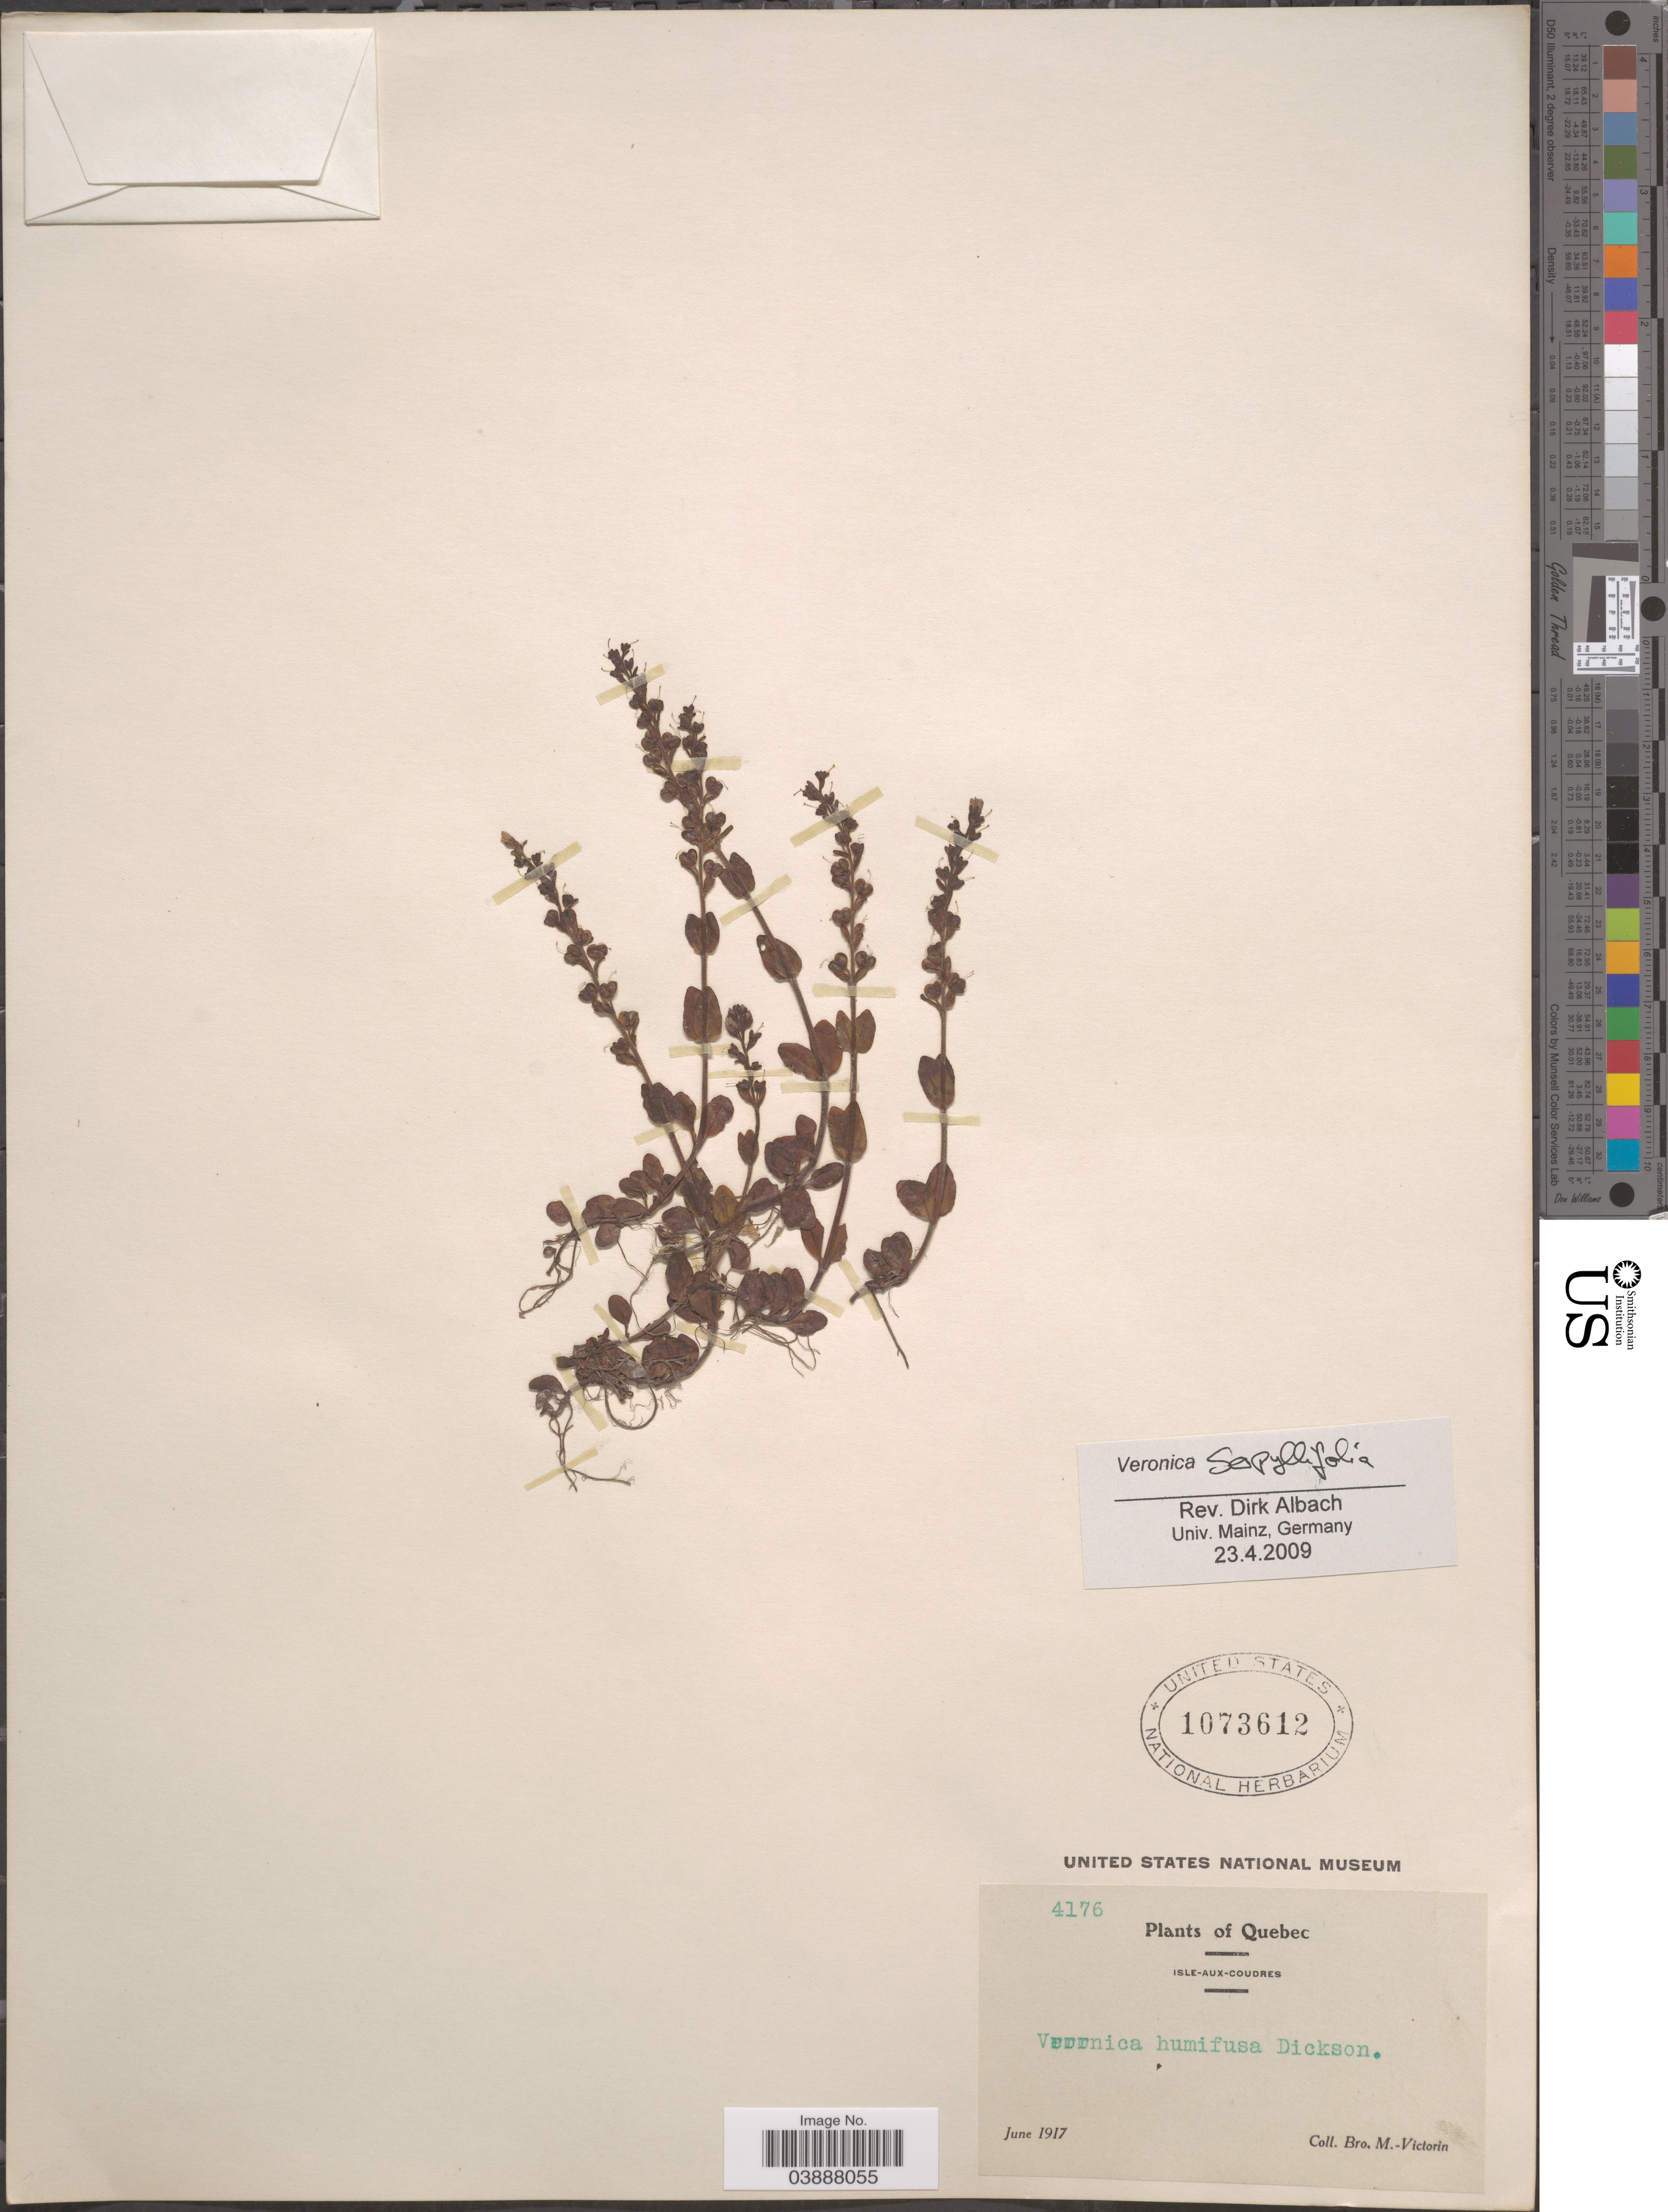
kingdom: Plantae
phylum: Tracheophyta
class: Magnoliopsida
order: Lamiales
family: Plantaginaceae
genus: Veronica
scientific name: Veronica serpyllifolia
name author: L.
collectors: Fr. Marie-Victorin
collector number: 4176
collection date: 1917-06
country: Canada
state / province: Quebec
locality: Isle-aux-coudres.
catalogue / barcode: US 1073612